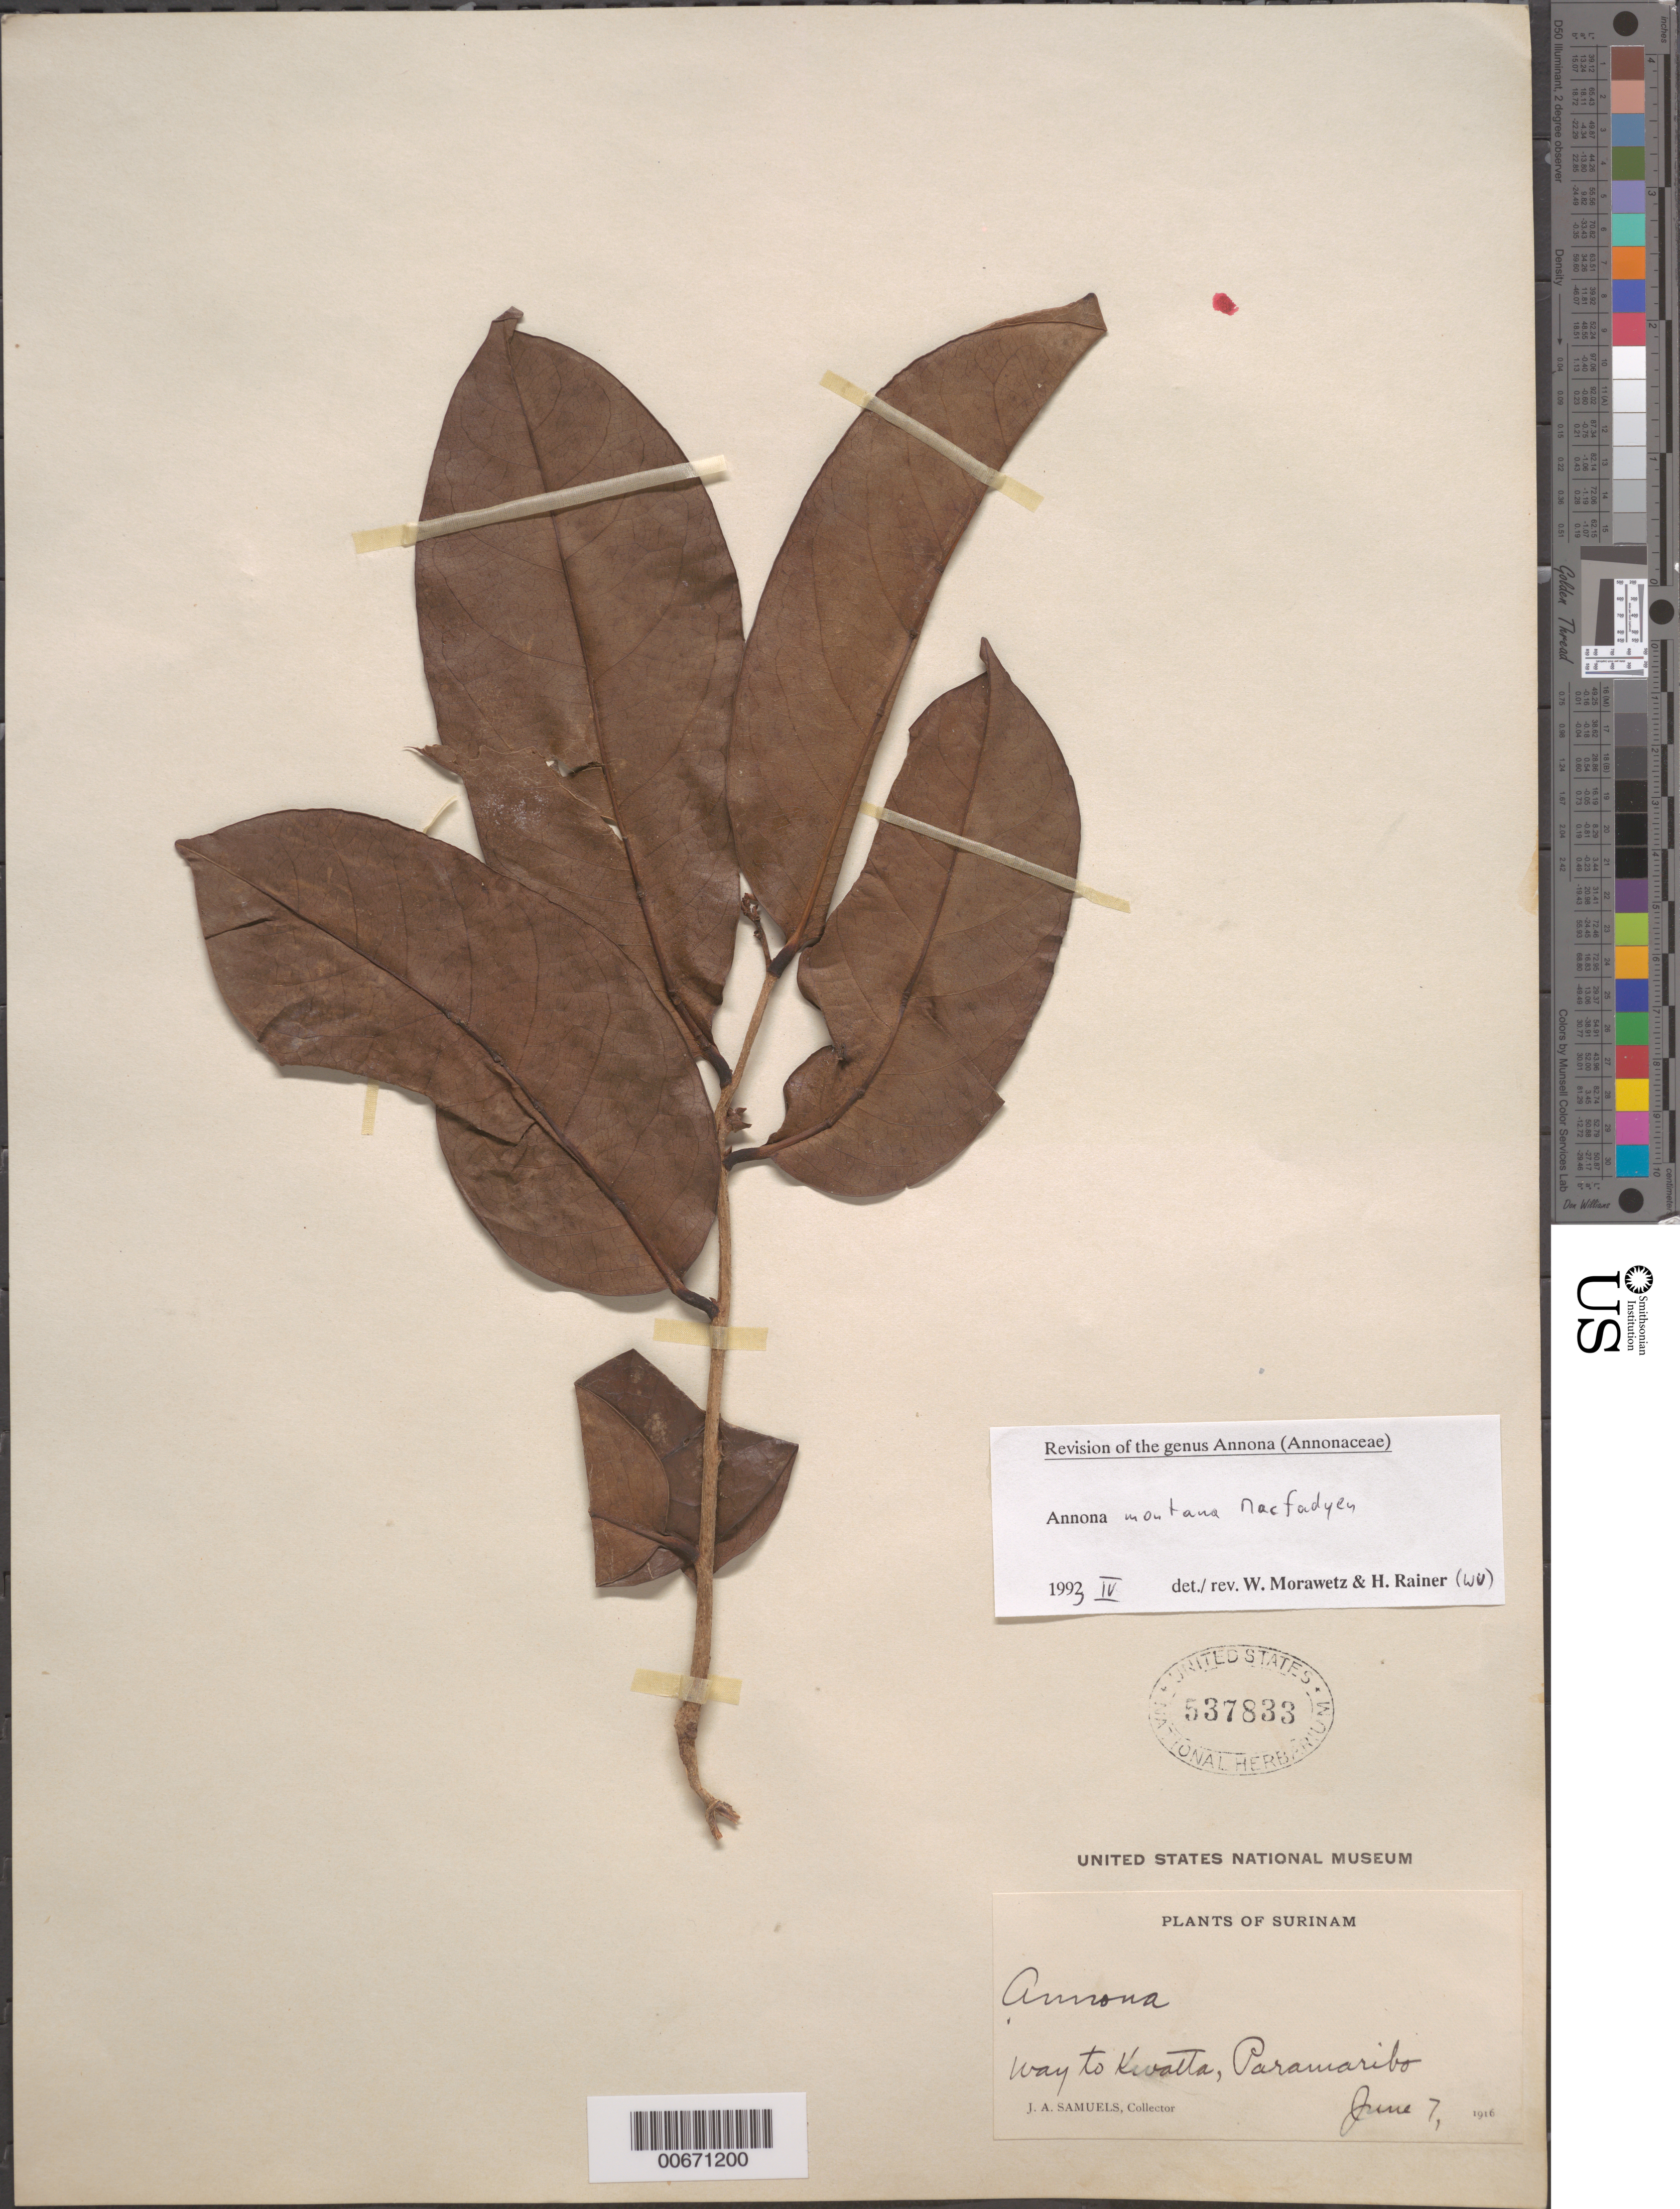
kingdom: Plantae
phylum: Tracheophyta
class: Magnoliopsida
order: Magnoliales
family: Annonaceae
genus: Annona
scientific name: Annona montana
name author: Macfad.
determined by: Morawetz, W. & Rainer, H.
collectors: J. A. Samuels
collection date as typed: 7-Jun-16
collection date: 1916-06-07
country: Suriname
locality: Kwatta, Paramaribo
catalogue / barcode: US 537833